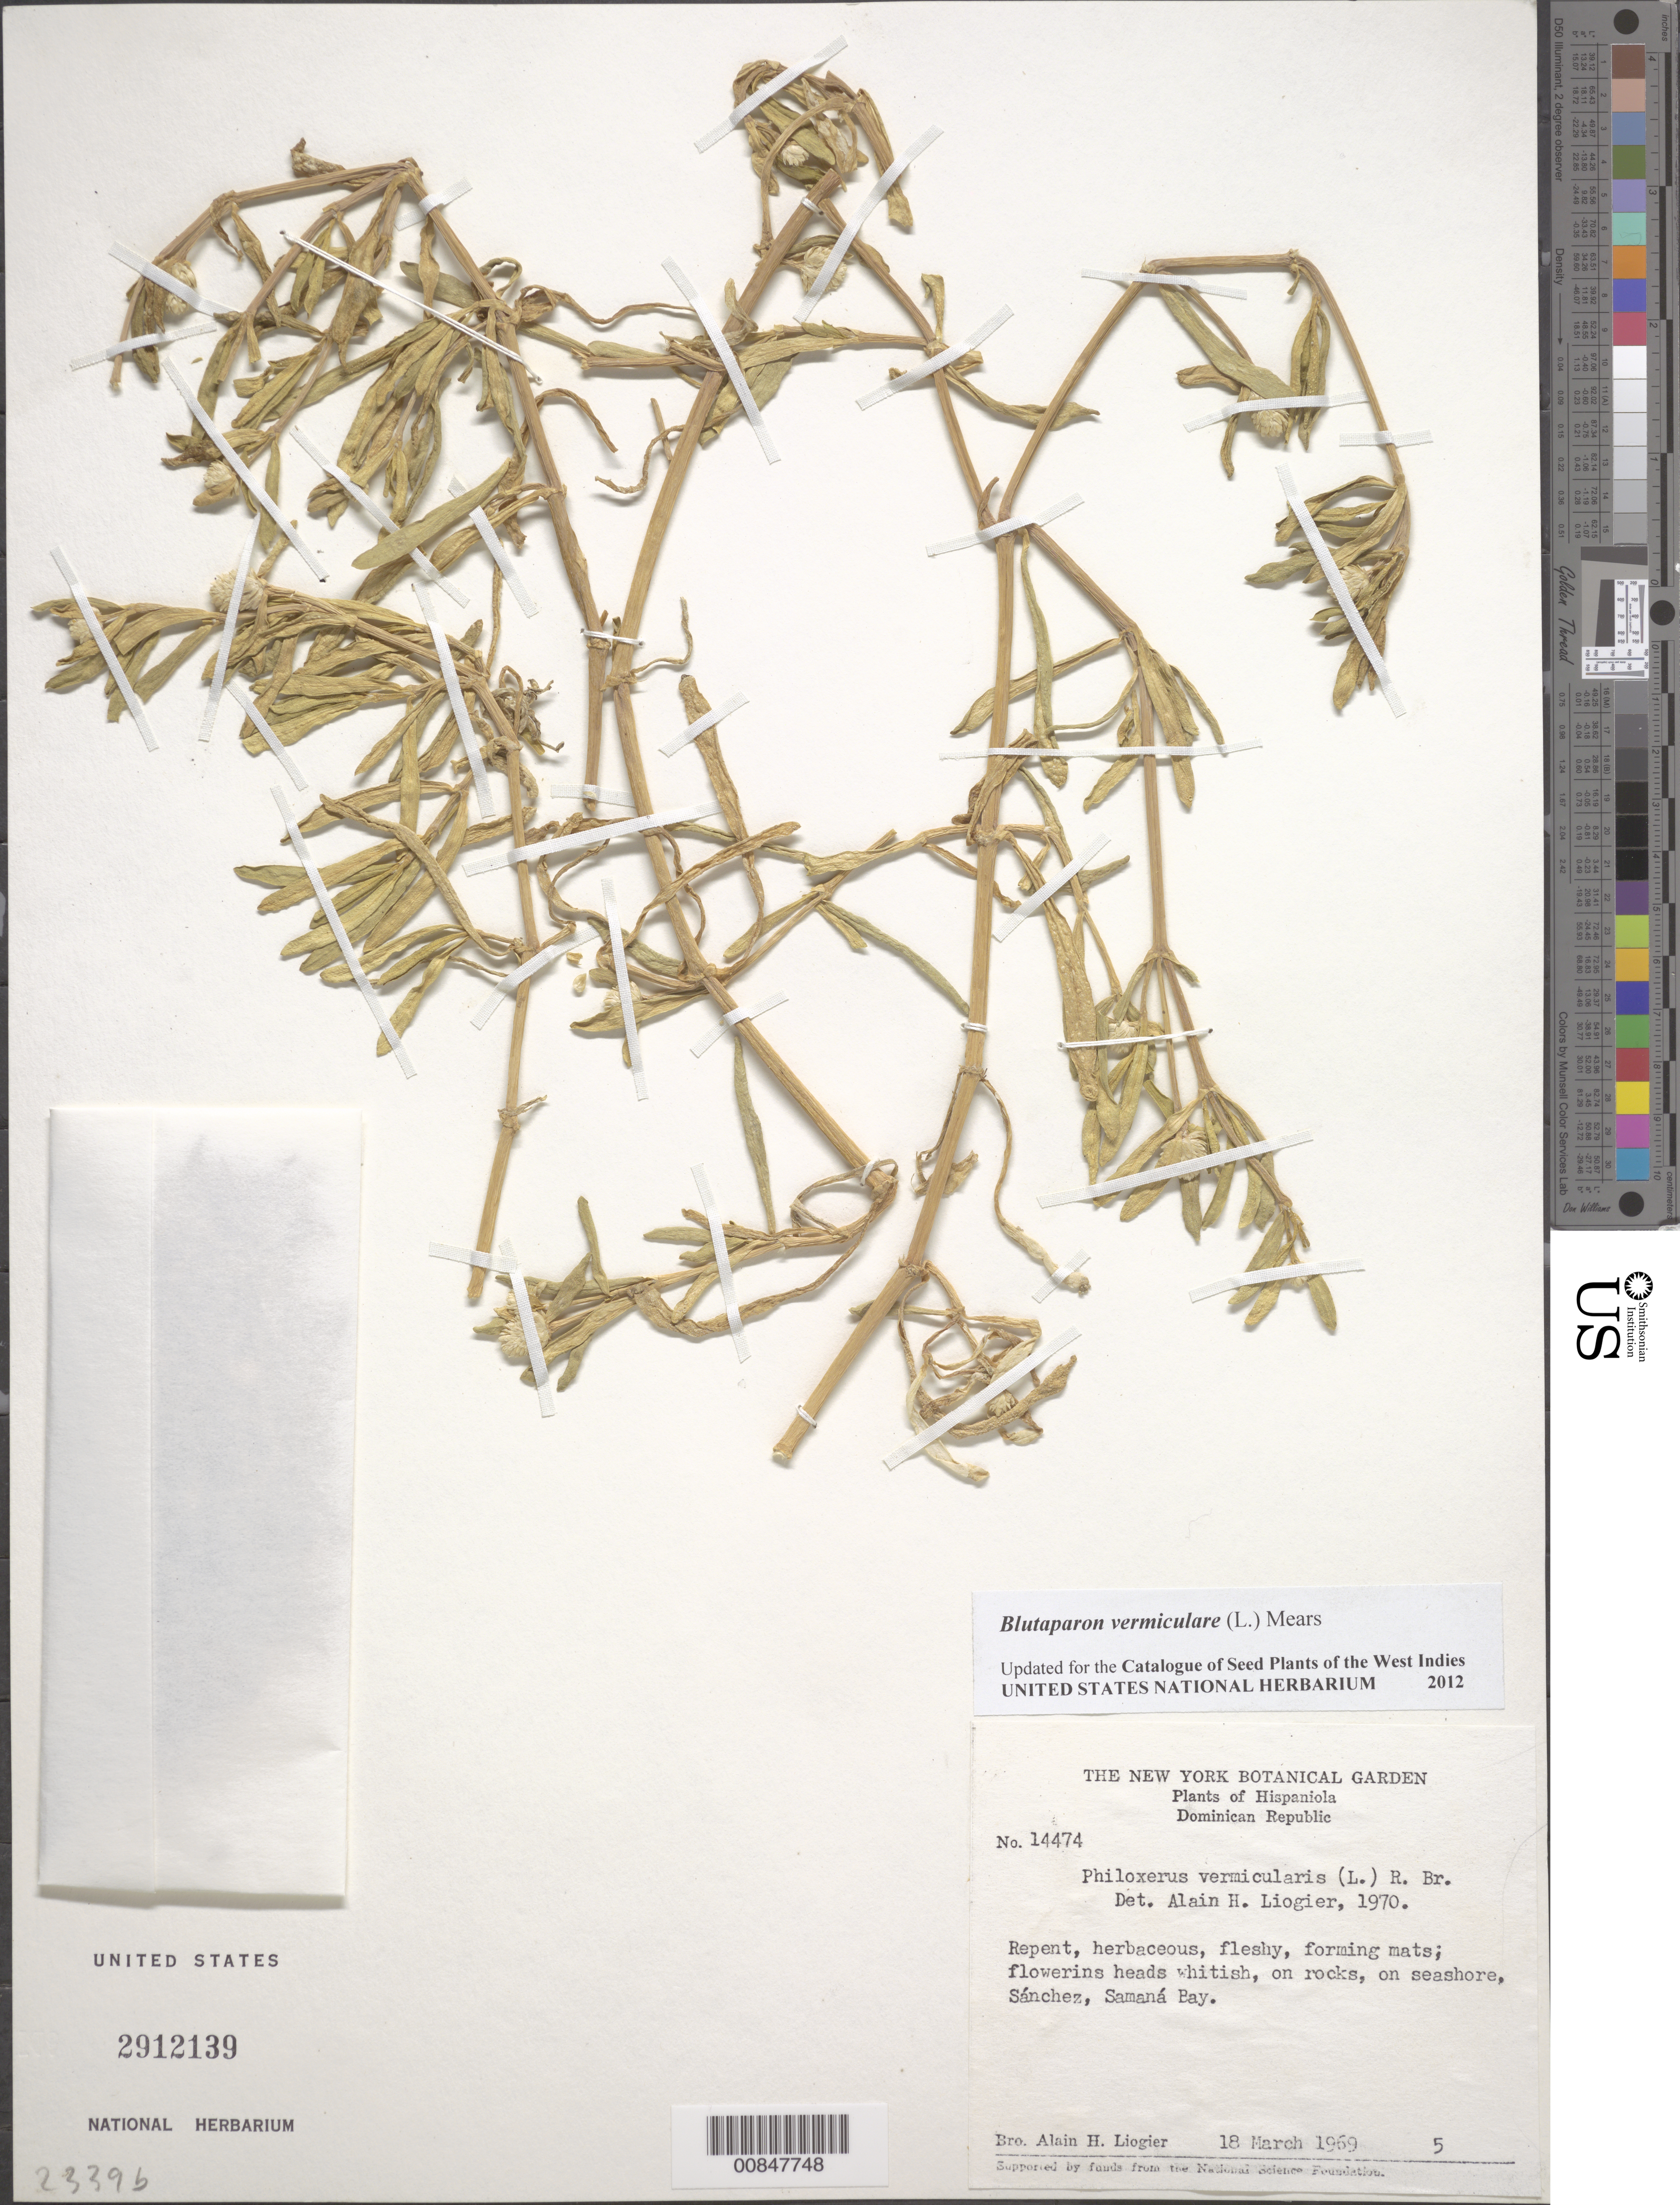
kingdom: Plantae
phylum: Tracheophyta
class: Magnoliopsida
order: Caryophyllales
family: Amaranthaceae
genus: Gomphrena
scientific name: Gomphrena vermicularis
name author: L.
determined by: Strong, Mark T., (BOT), Smithsonian Institution - National Museum of Natural History (UNITED STATES)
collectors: A. H. Liogier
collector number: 14474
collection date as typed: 18 Mar 1969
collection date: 1969-03-18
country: Dominican Republic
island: Hispaniola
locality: Sánchez, Samaná Bay.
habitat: On rocks, on seashore.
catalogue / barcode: US 2912139